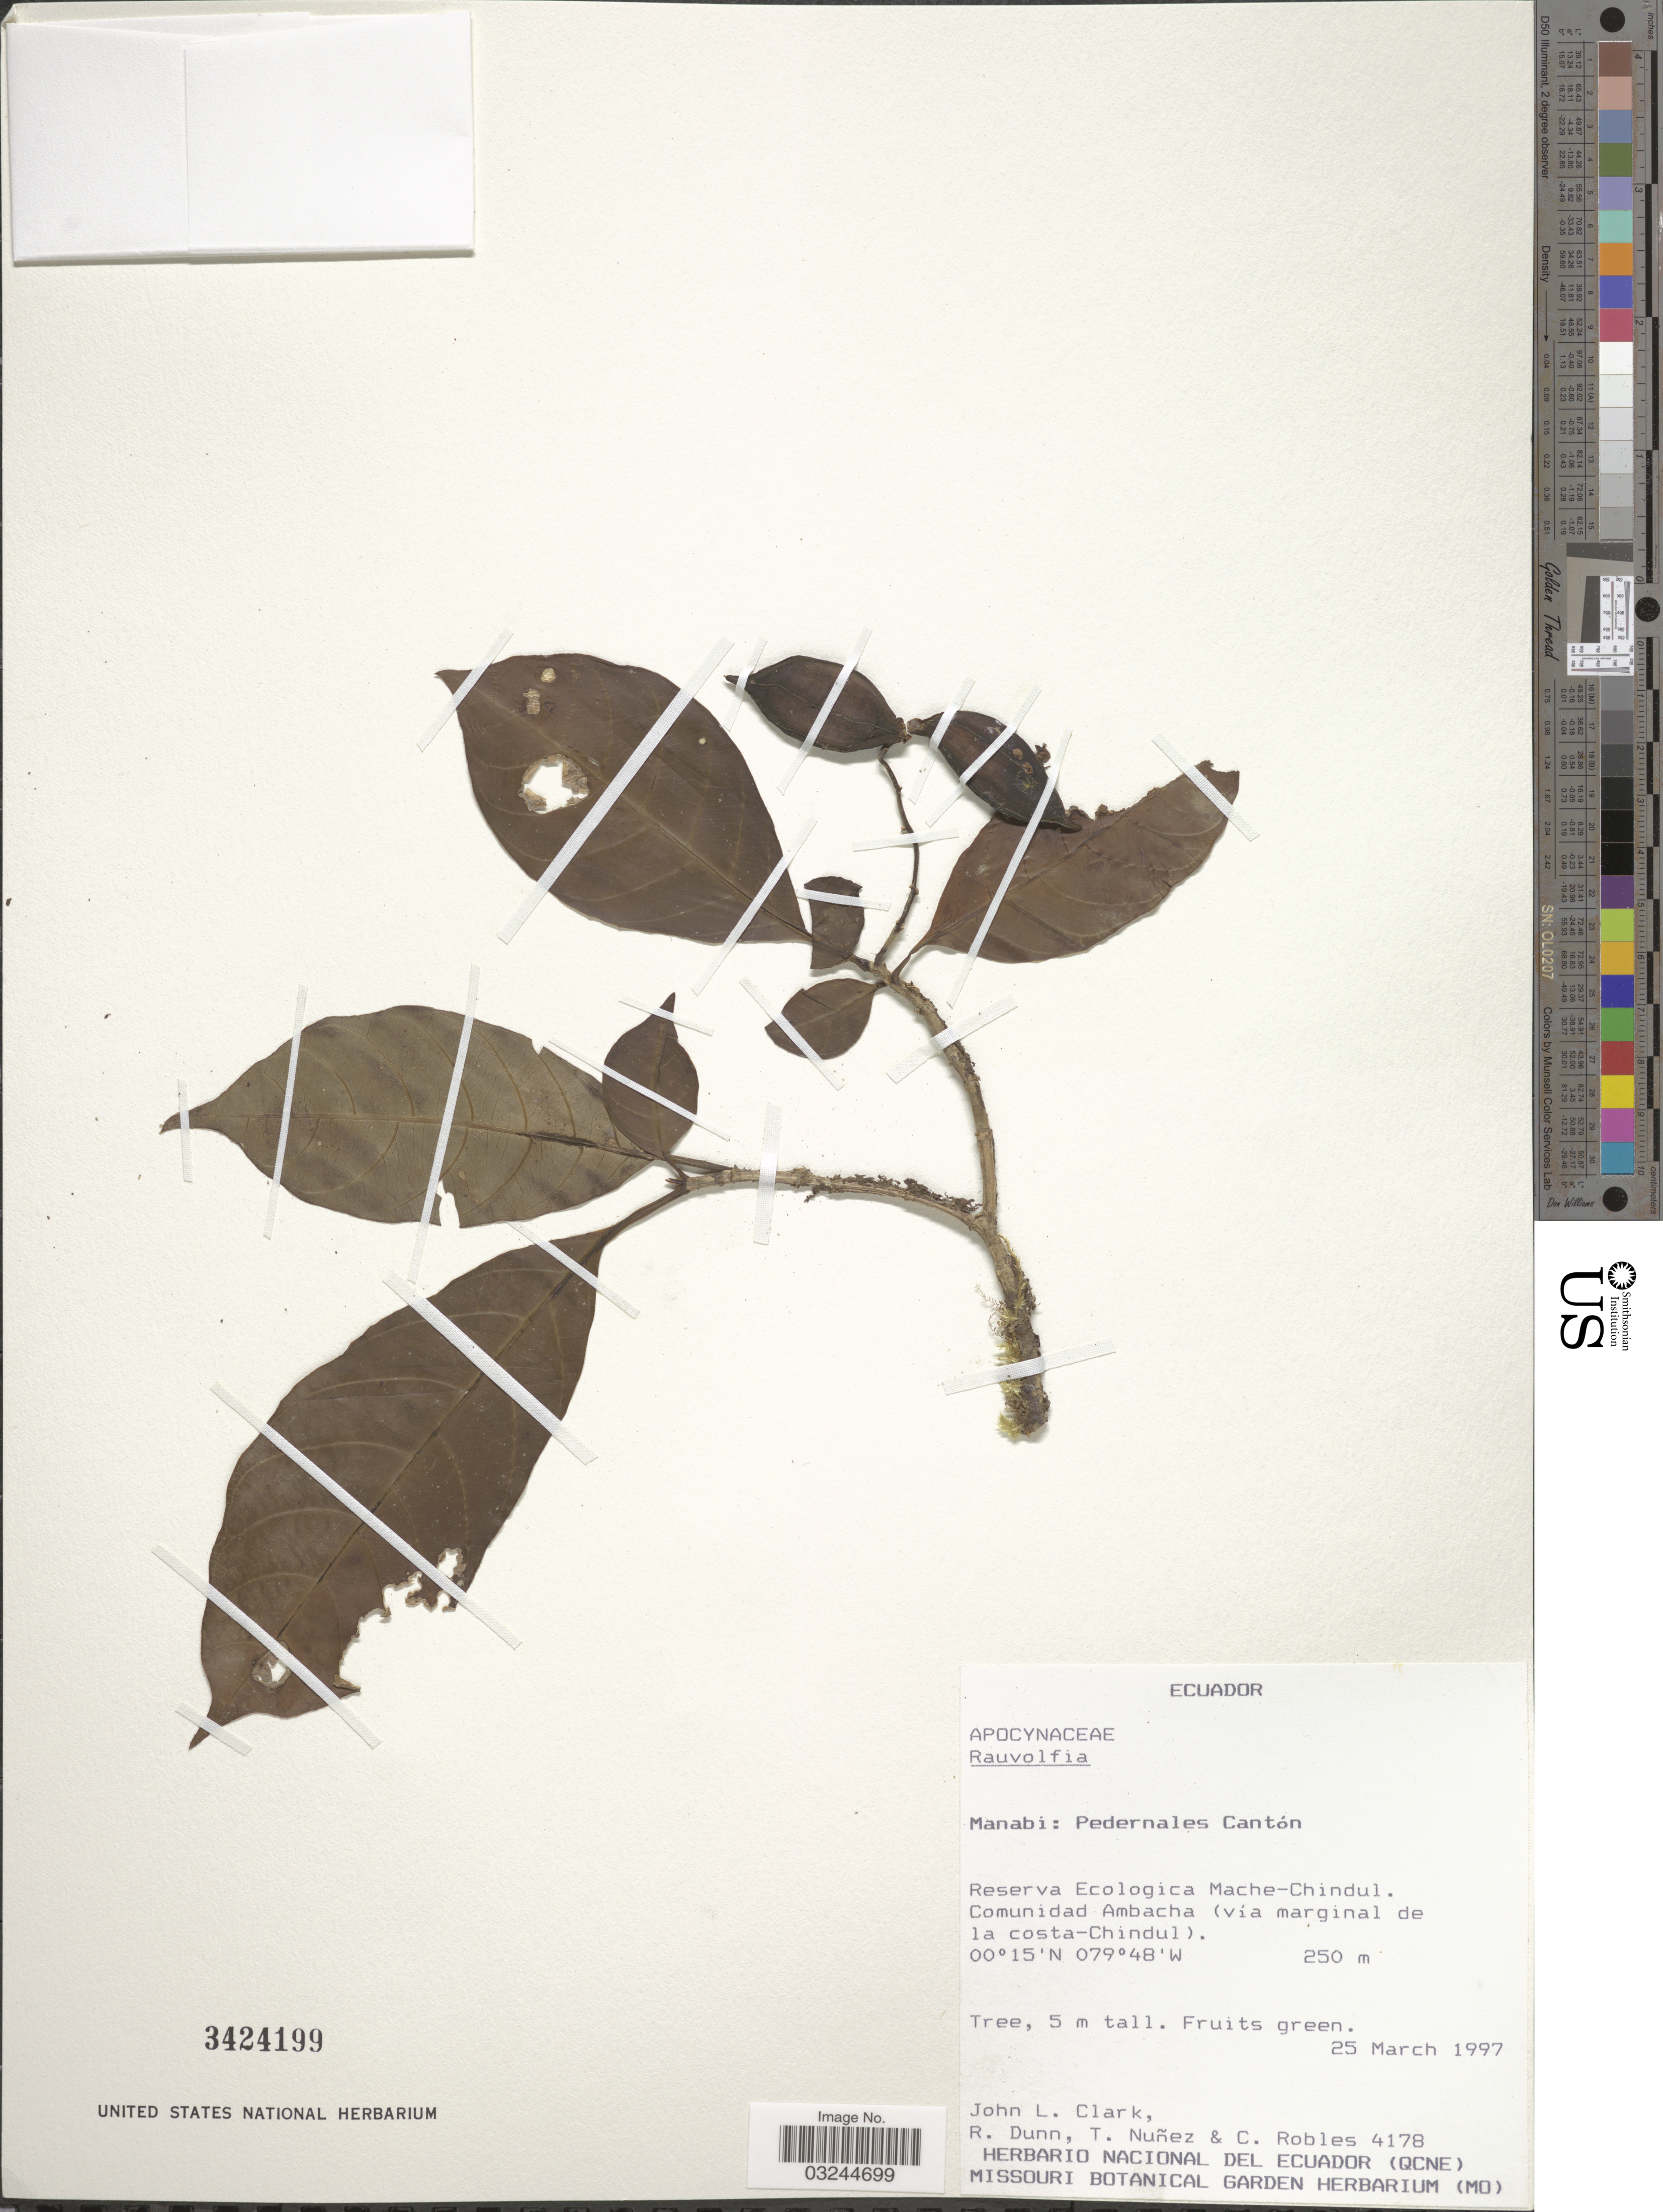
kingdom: Plantae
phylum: Tracheophyta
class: Magnoliopsida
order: Gentianales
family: Apocynaceae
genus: Rauvolfia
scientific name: Rauvolfia sp.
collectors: J. L. Clark, R. Dunn, T. Núñez & C. Robles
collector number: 4178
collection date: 1997-03-25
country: Ecuador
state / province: Manabí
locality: Pedernales Cantón. Reserva Ecologica Mache-Chindul. Comunidad Ambacha (vía marginal de la costa- Chindul).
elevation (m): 250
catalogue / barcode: US 3424199